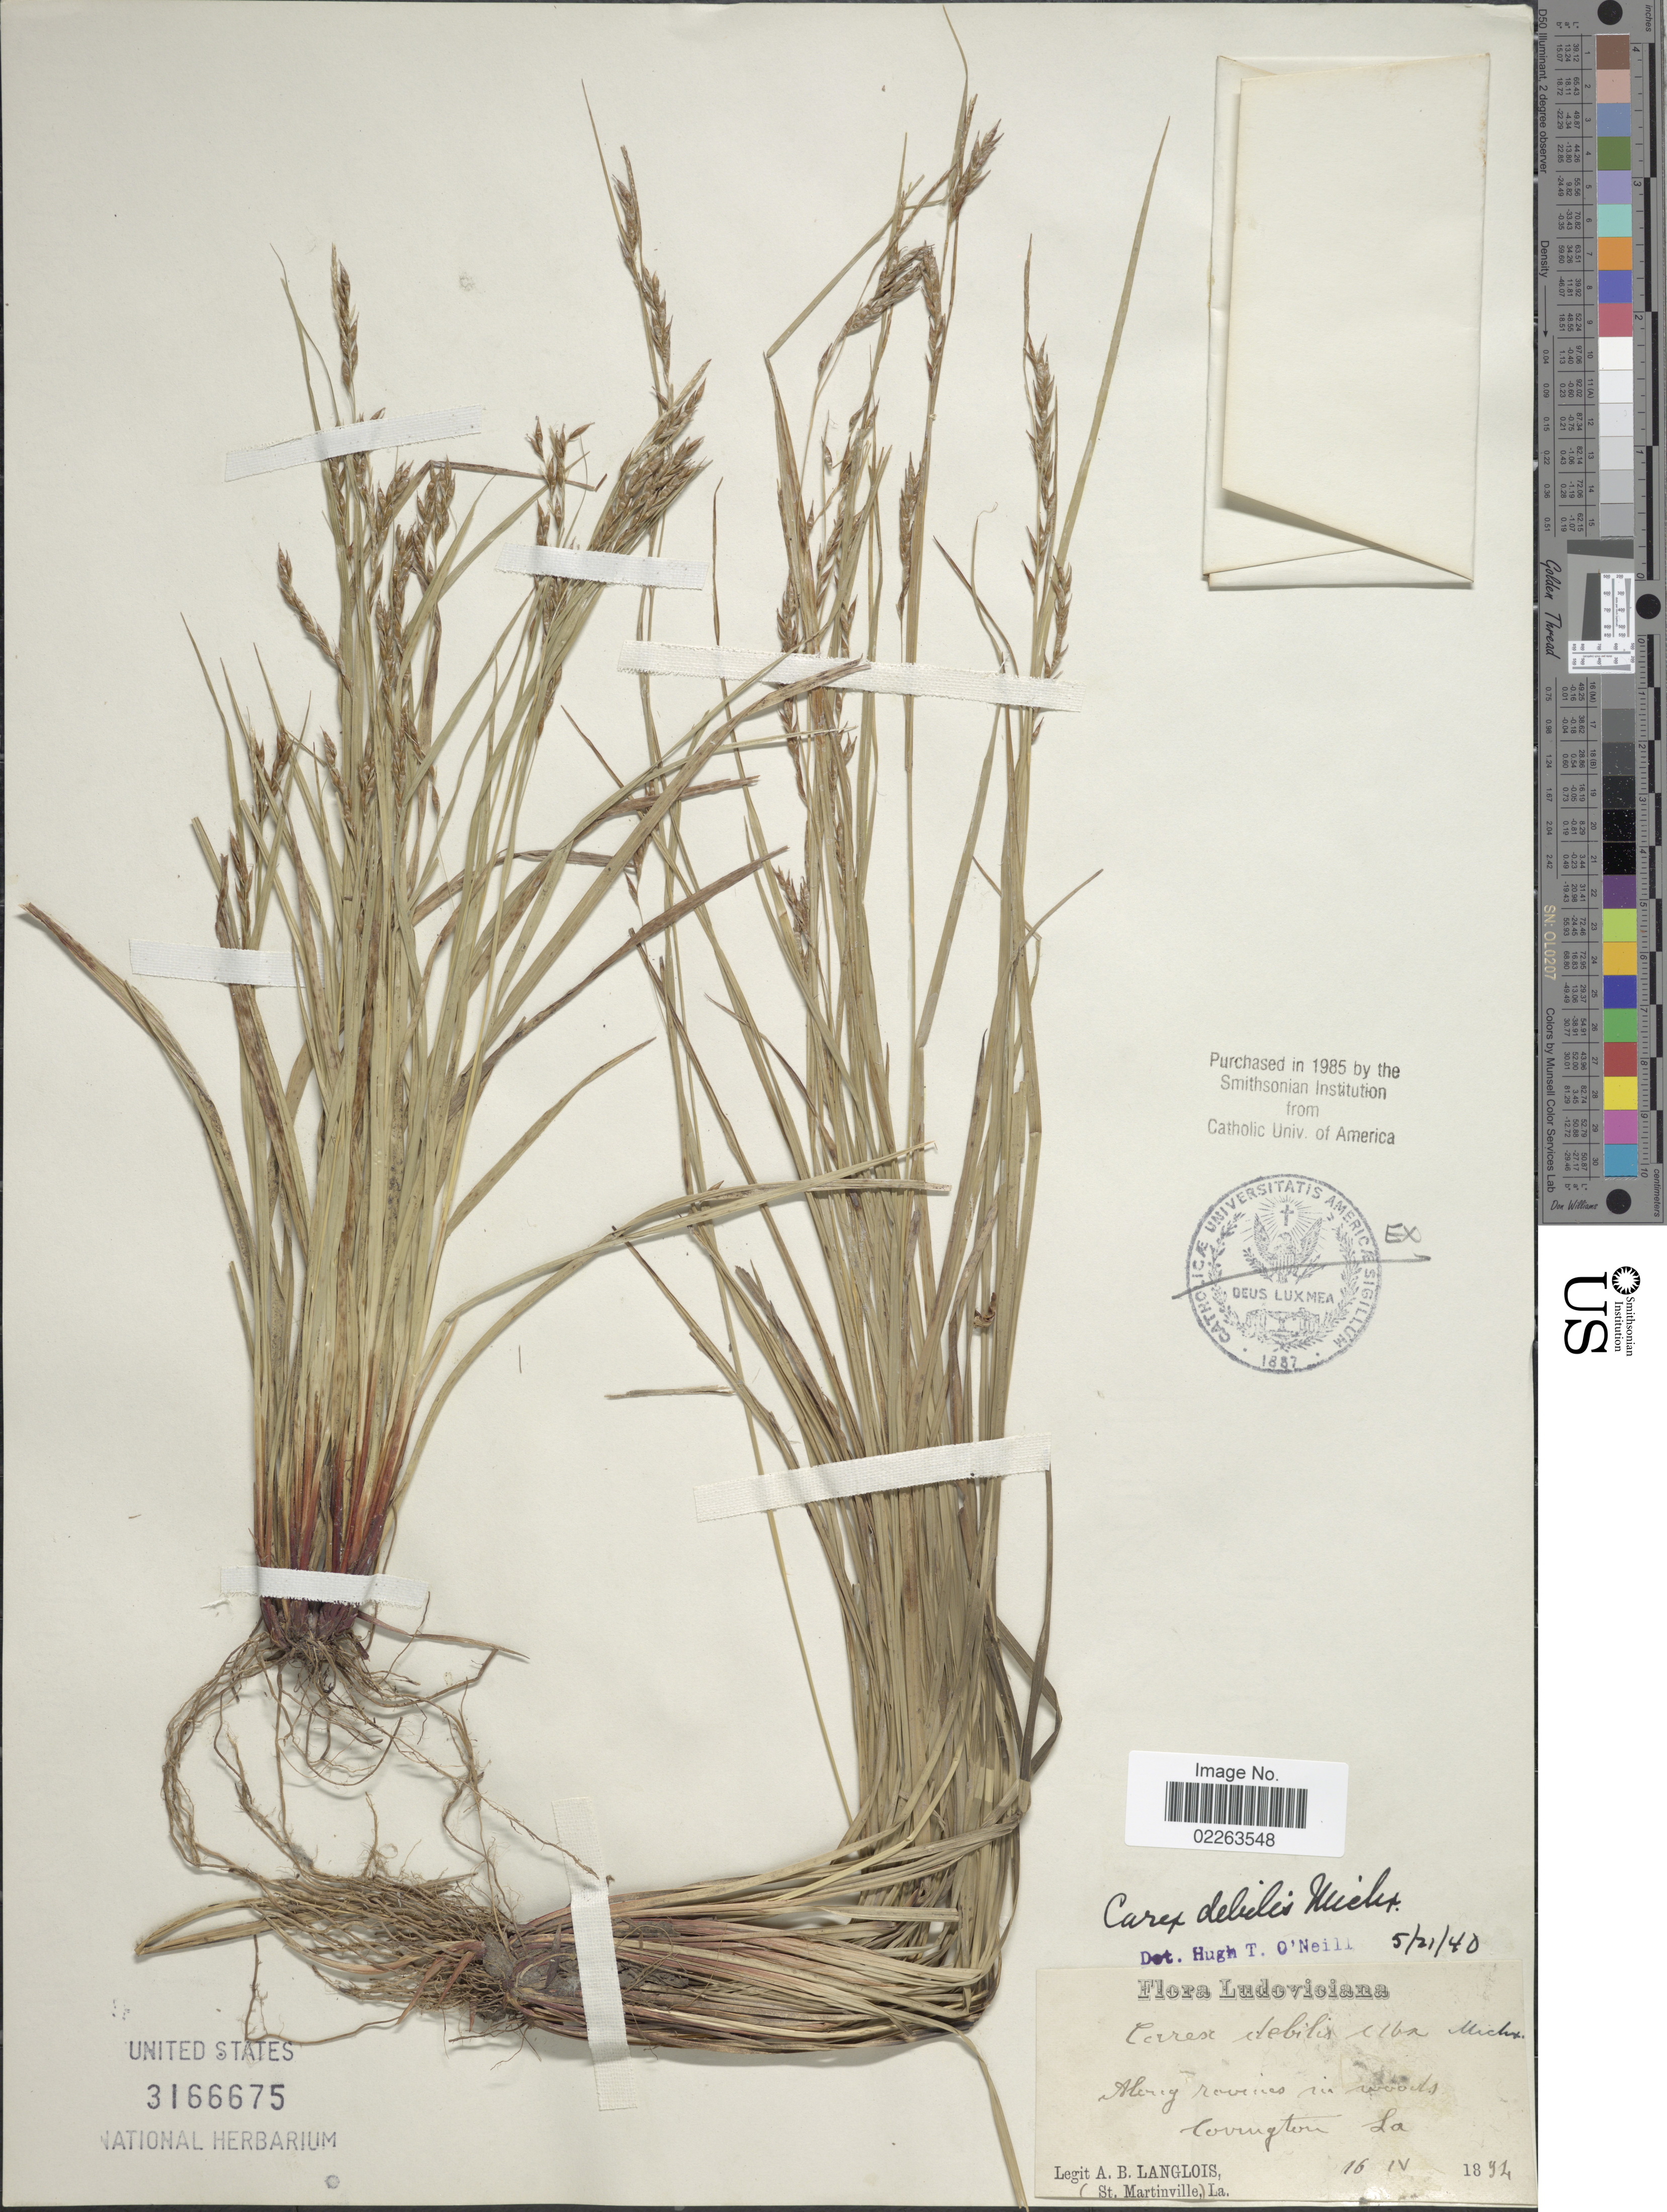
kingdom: Plantae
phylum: Tracheophyta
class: Liliopsida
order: Poales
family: Cyperaceae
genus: Carex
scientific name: Carex debilis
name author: Michx.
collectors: A. Langlois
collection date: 1894-04-16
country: United States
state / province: Louisiana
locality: Along ravines in woods Covington La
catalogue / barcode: US 3166675